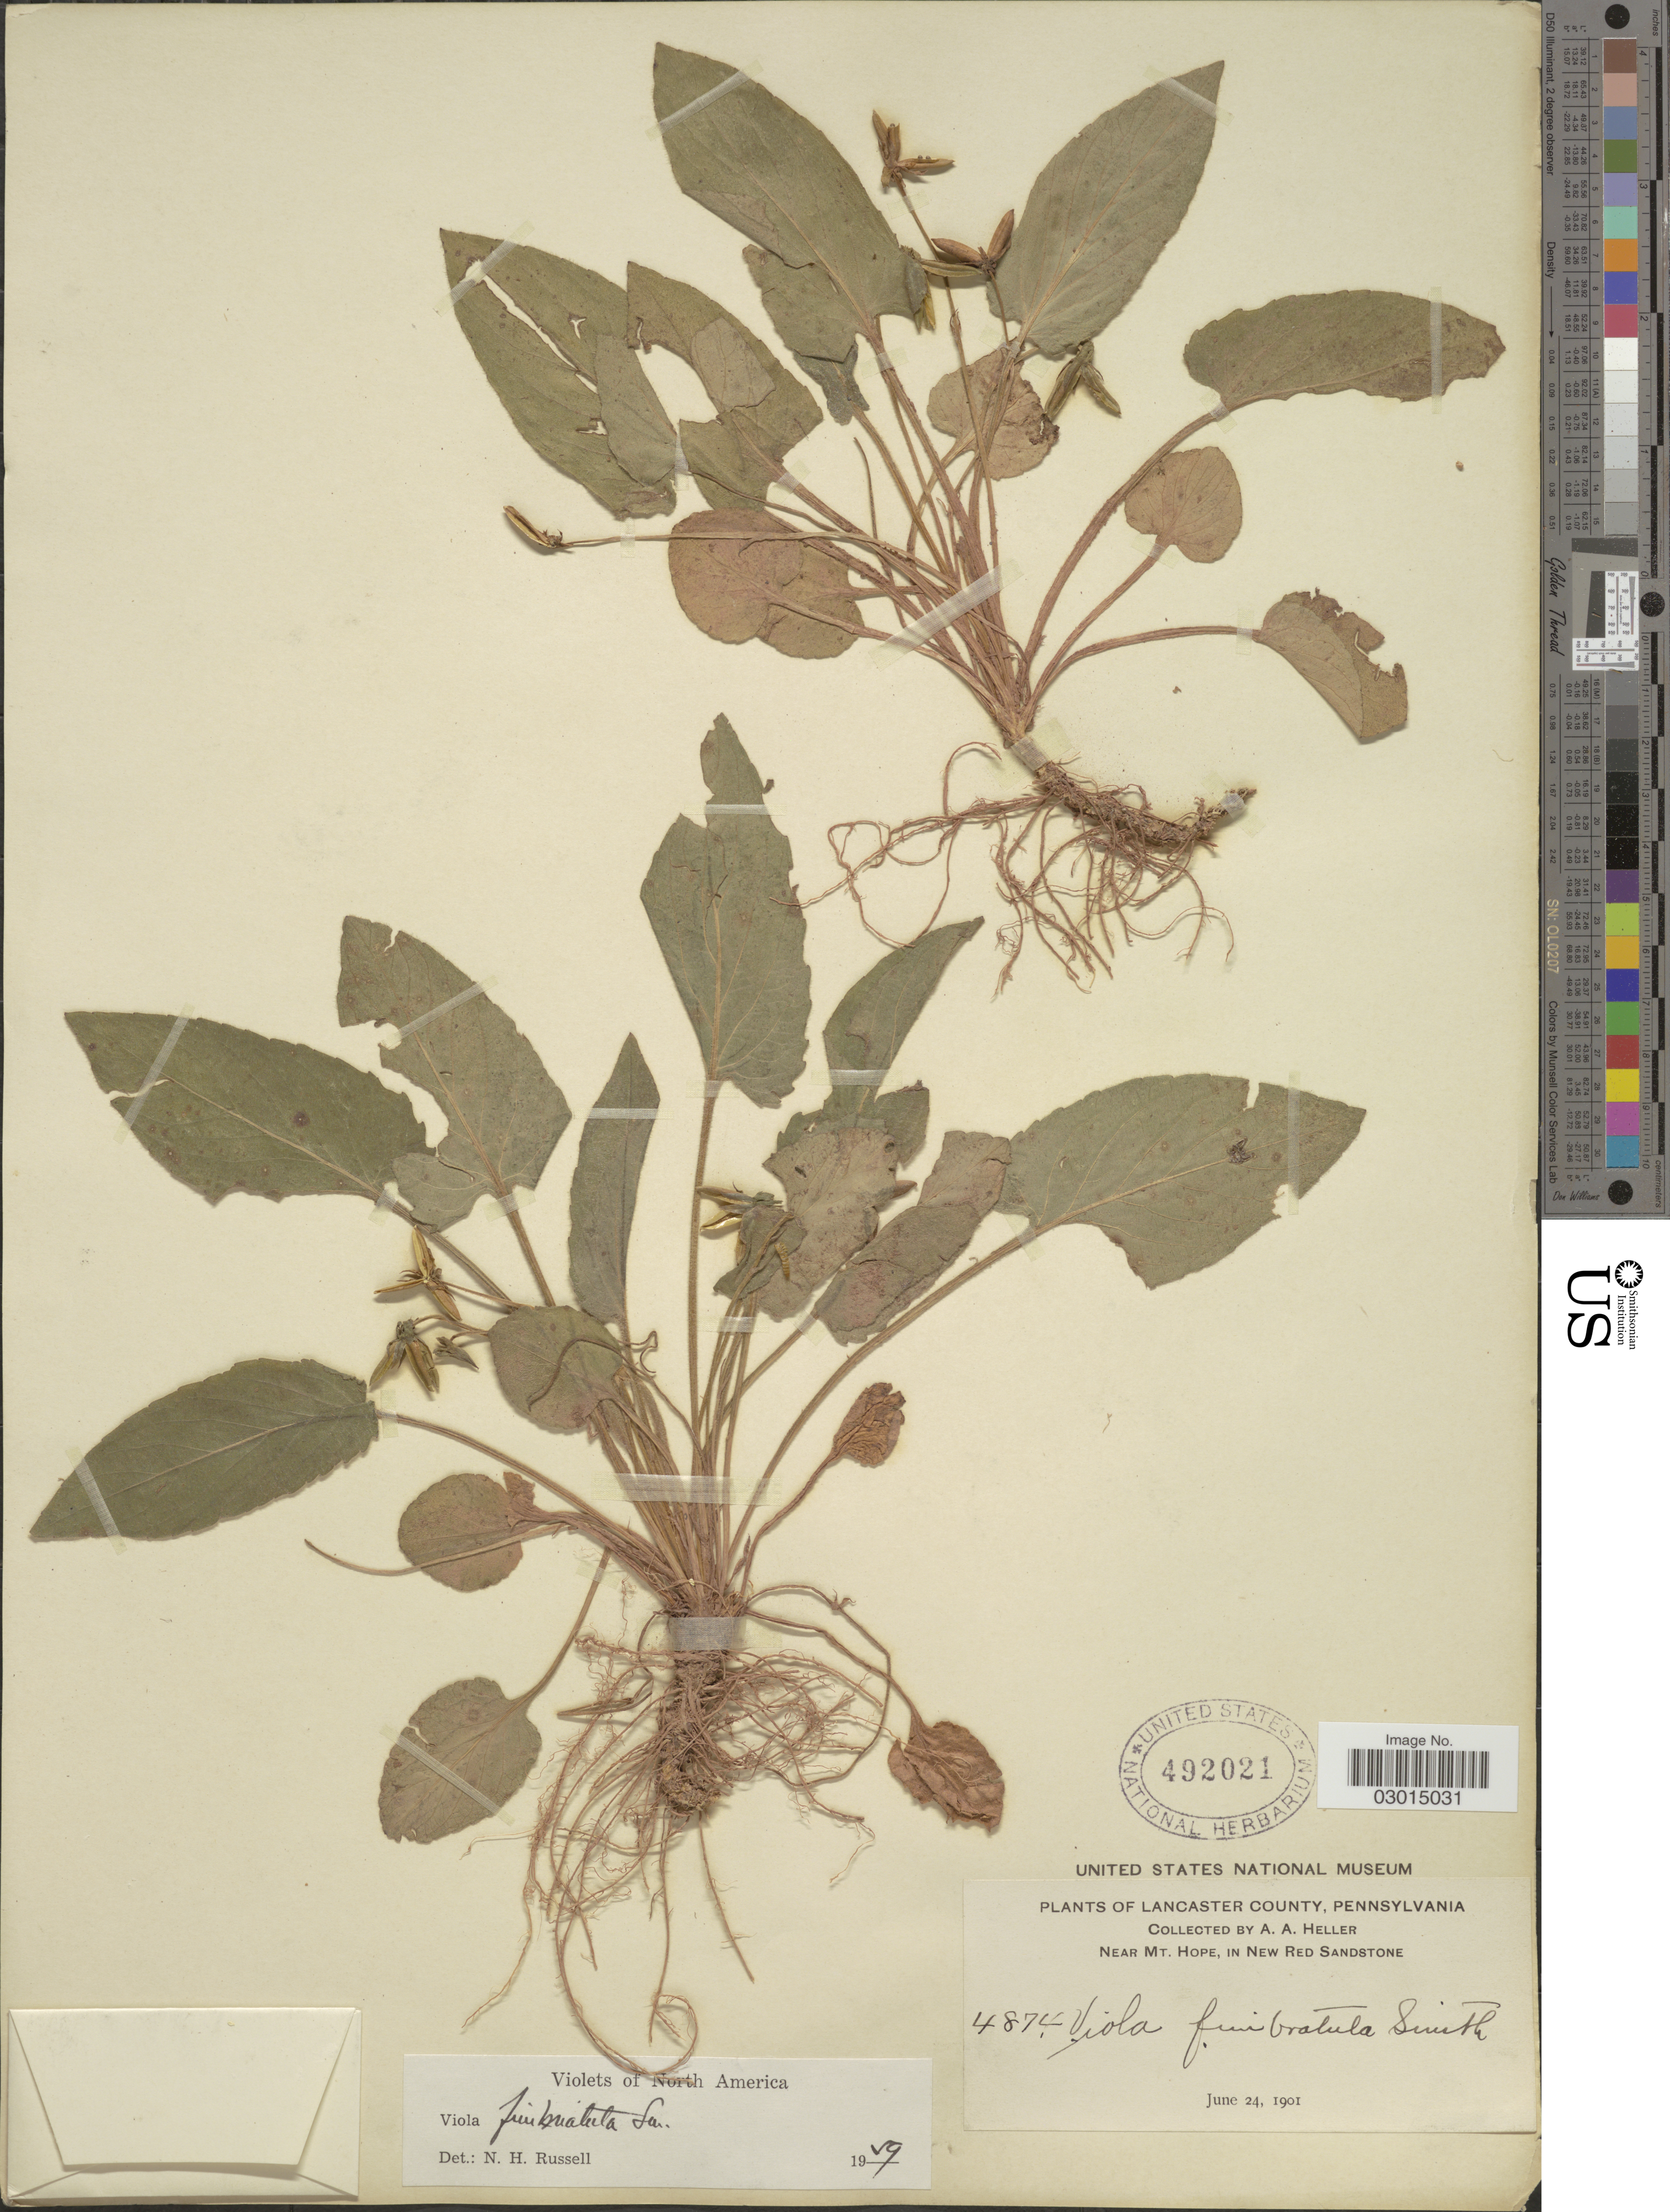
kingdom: Plantae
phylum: Tracheophyta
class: Magnoliopsida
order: Malpighiales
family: Violaceae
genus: Viola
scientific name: Viola fimbriatula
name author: Small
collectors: A. A. Heller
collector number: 4874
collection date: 1901-06-24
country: United States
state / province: Pennsylvania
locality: Lancaster County. Near Mt. Hope, in New Red Sandstone.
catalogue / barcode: US 492021